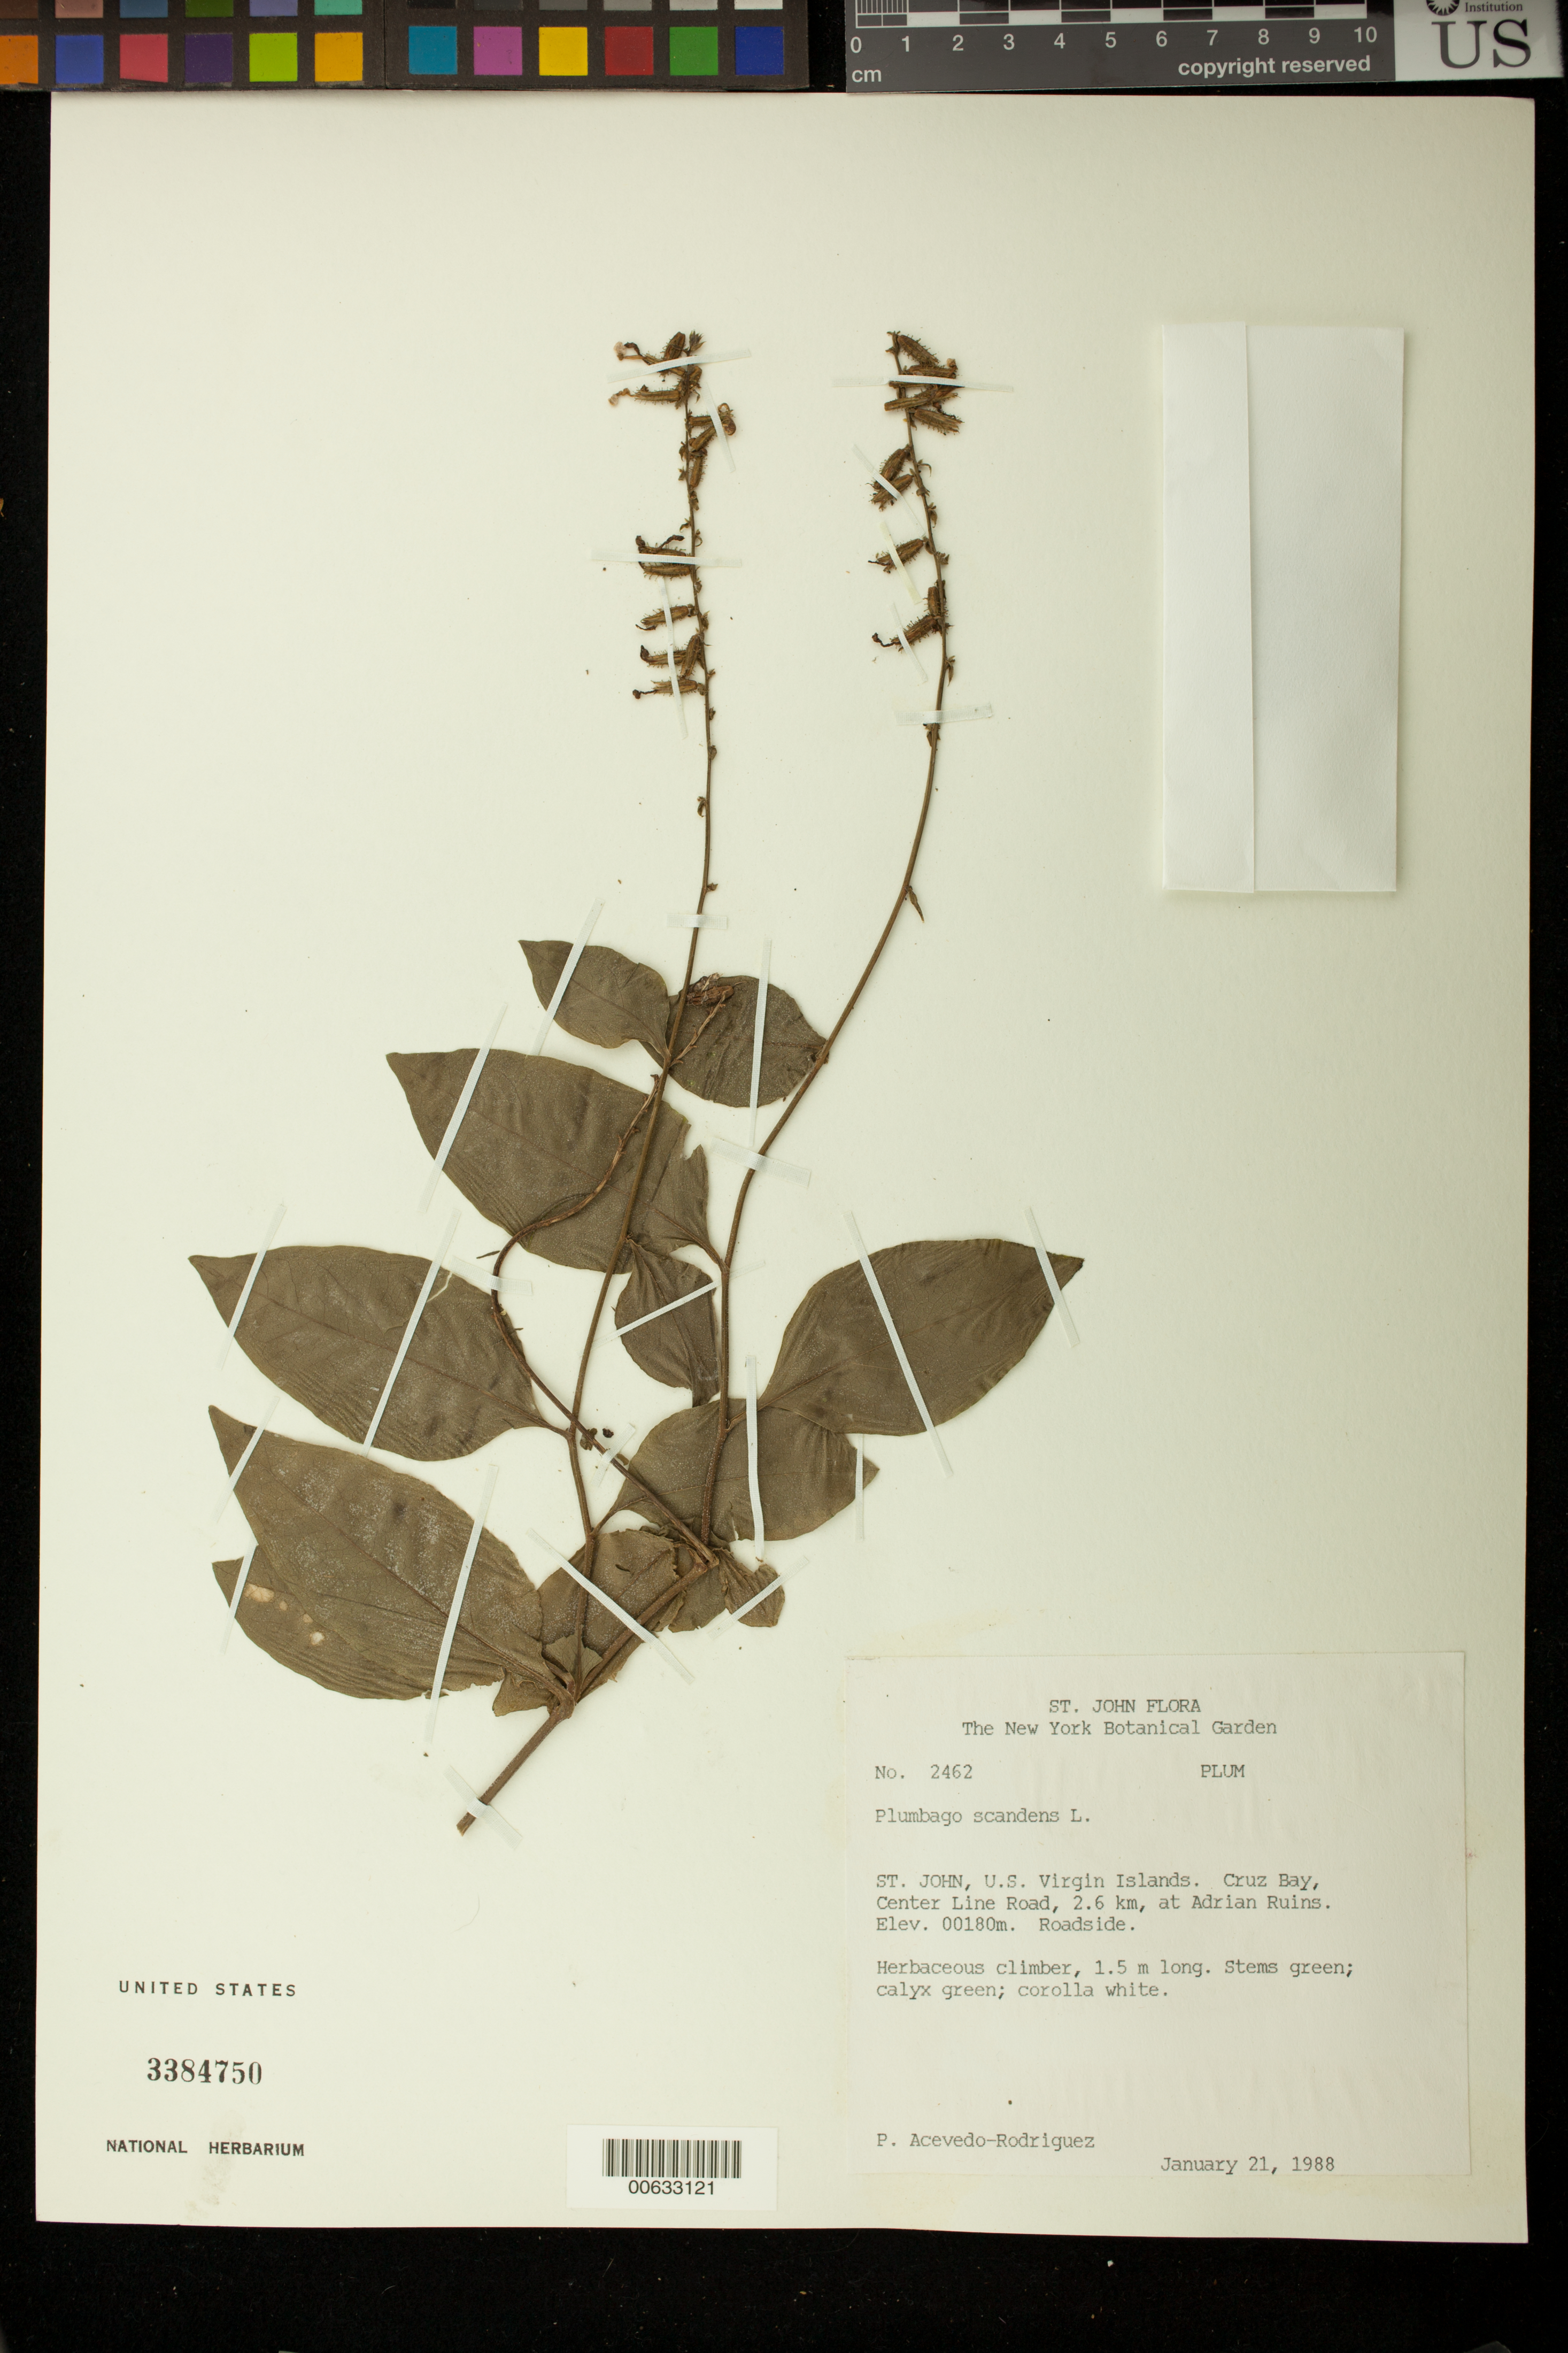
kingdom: Plantae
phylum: Tracheophyta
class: Magnoliopsida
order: Caryophyllales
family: Plumbaginaceae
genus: Plumbago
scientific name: Plumbago scandens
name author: L.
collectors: P. Acevedo-Rodr.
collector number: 2462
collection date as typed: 21 Jan 1988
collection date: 1988-01-21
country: U.S. Virgin Islands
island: St. John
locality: Cruz Bay Quarter; Center Line Road, km 2.6, at Adrian Ruin.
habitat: Roadside.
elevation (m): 180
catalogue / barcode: US 3384750